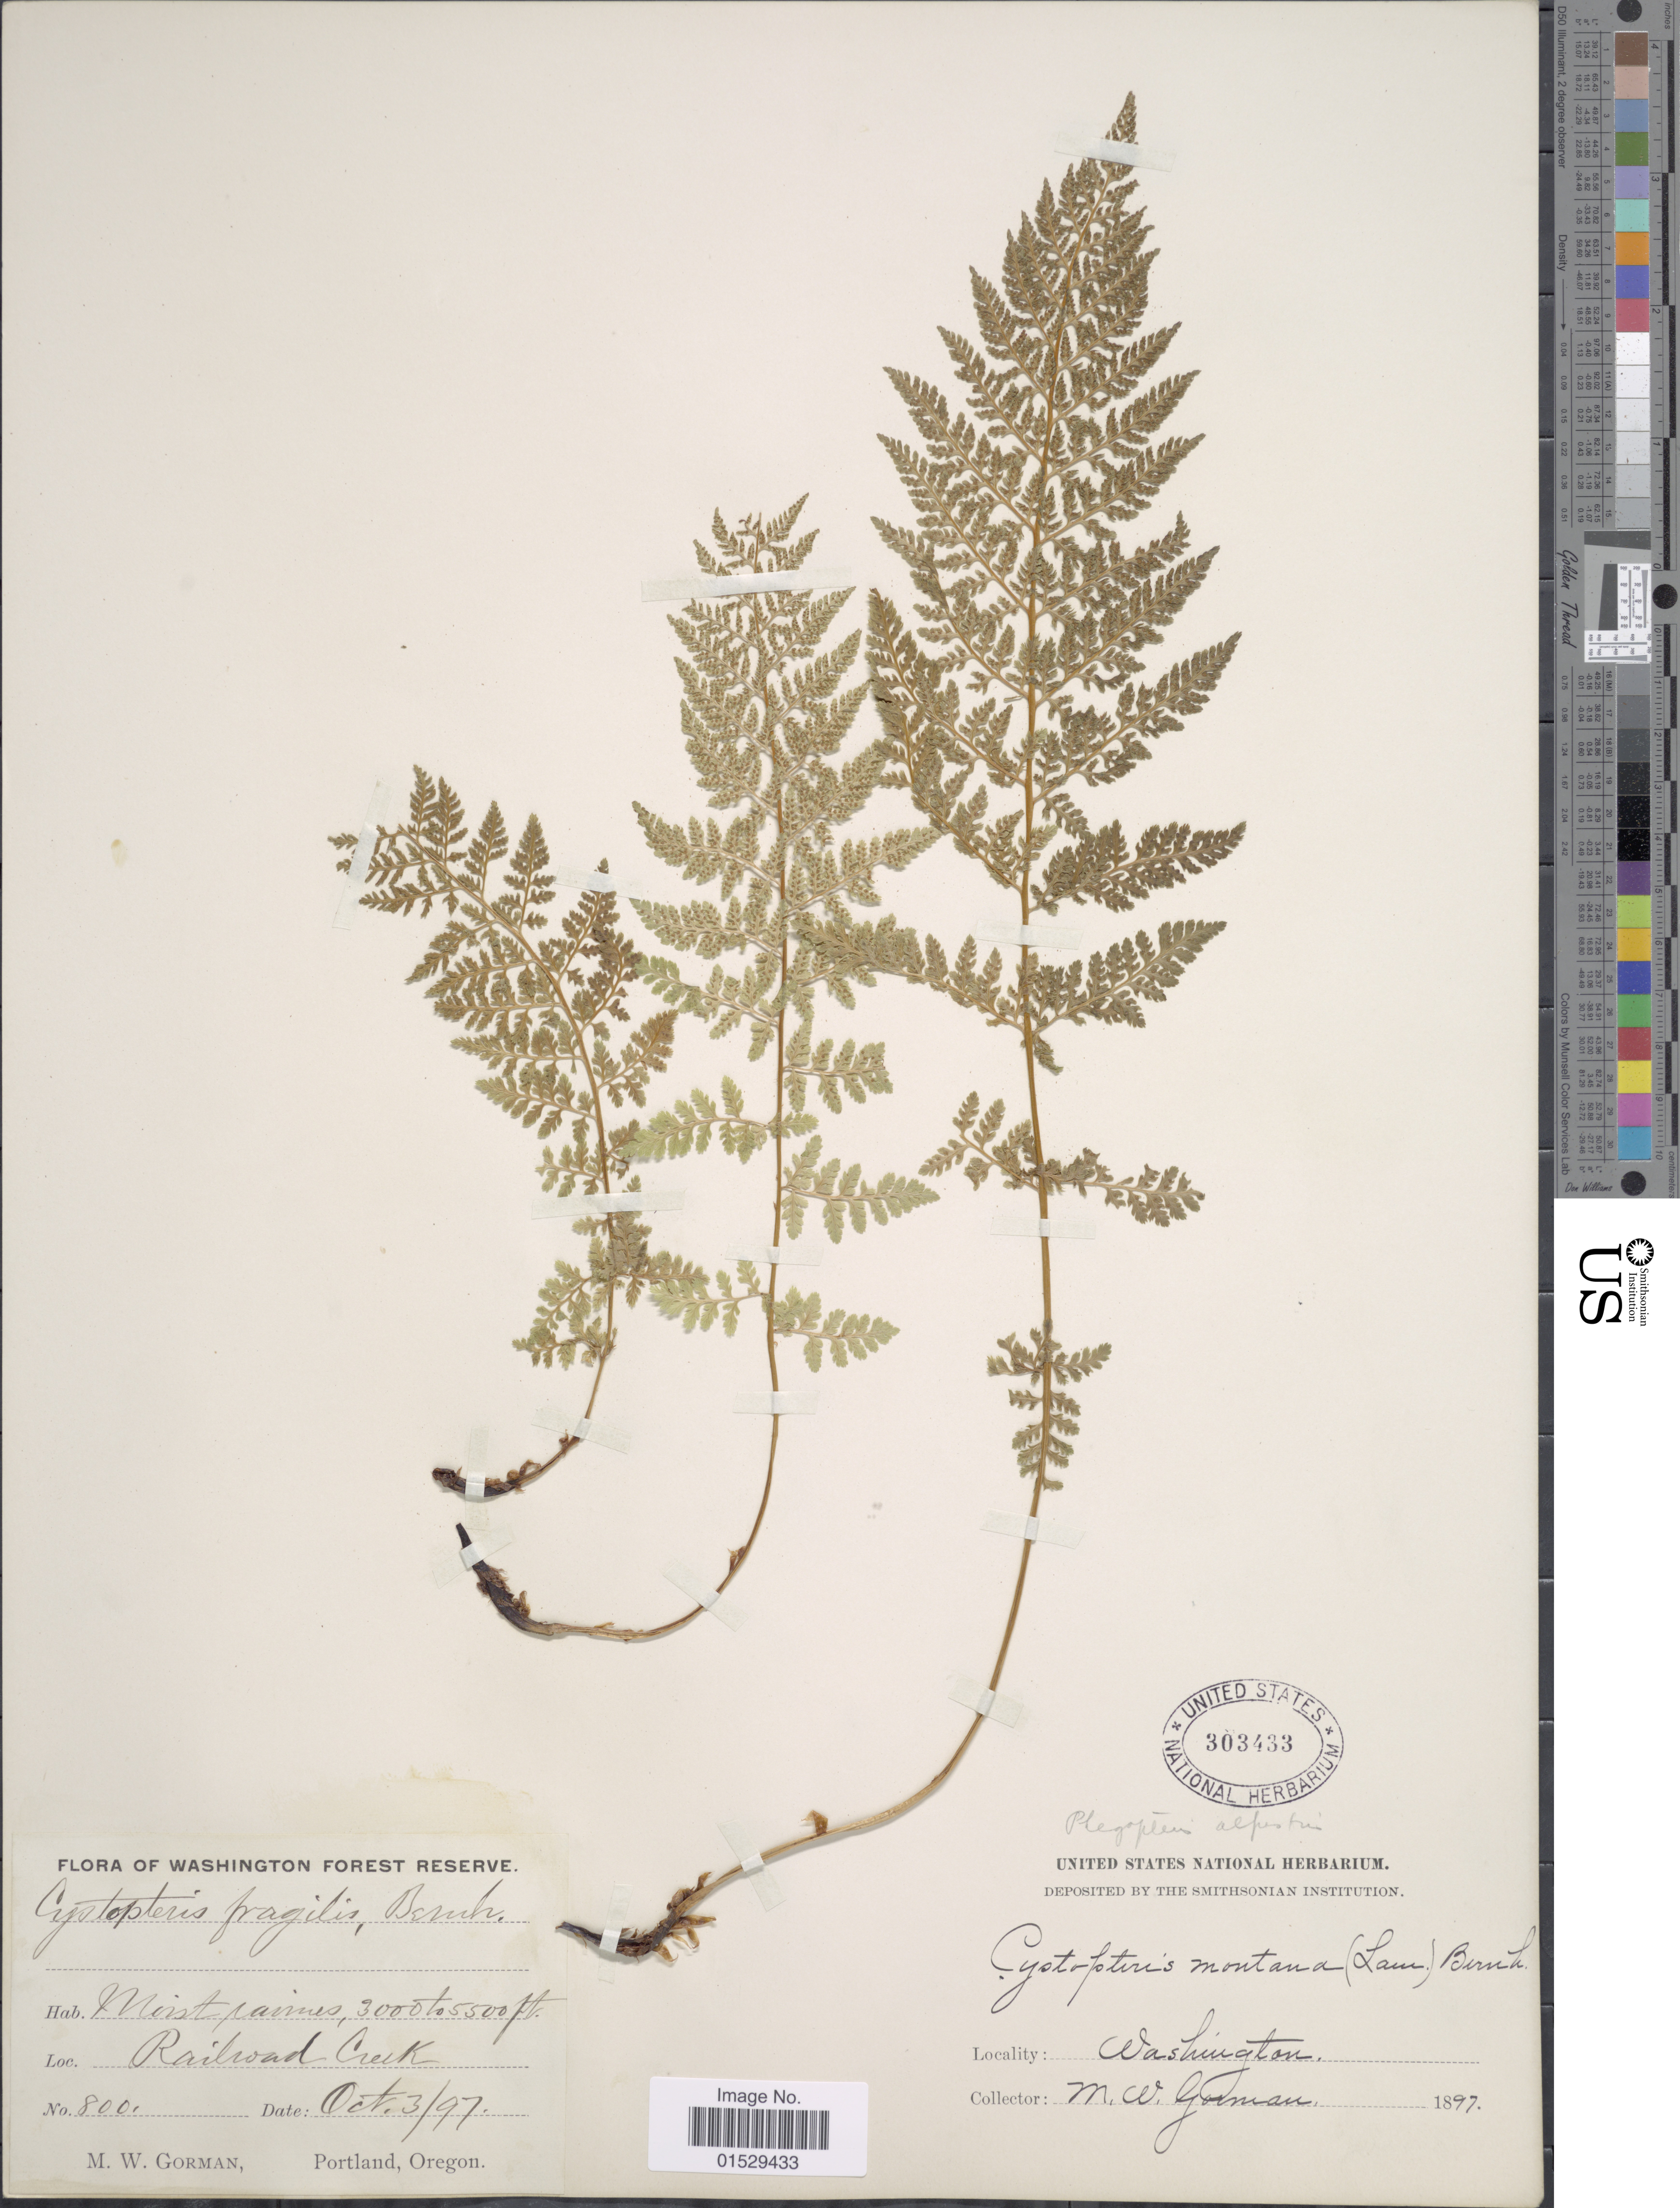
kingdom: Plantae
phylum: Tracheophyta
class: Polypodiopsida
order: Polypodiales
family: Athyriaceae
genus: Athyrium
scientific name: Athyrium distentifolilum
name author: Tausch ex Opiz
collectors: M. W. Gorman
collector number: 800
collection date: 1897-10-03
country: United States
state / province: Washington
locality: Washington Forest Reserve, Railwad Creek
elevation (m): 914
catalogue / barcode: US 303433